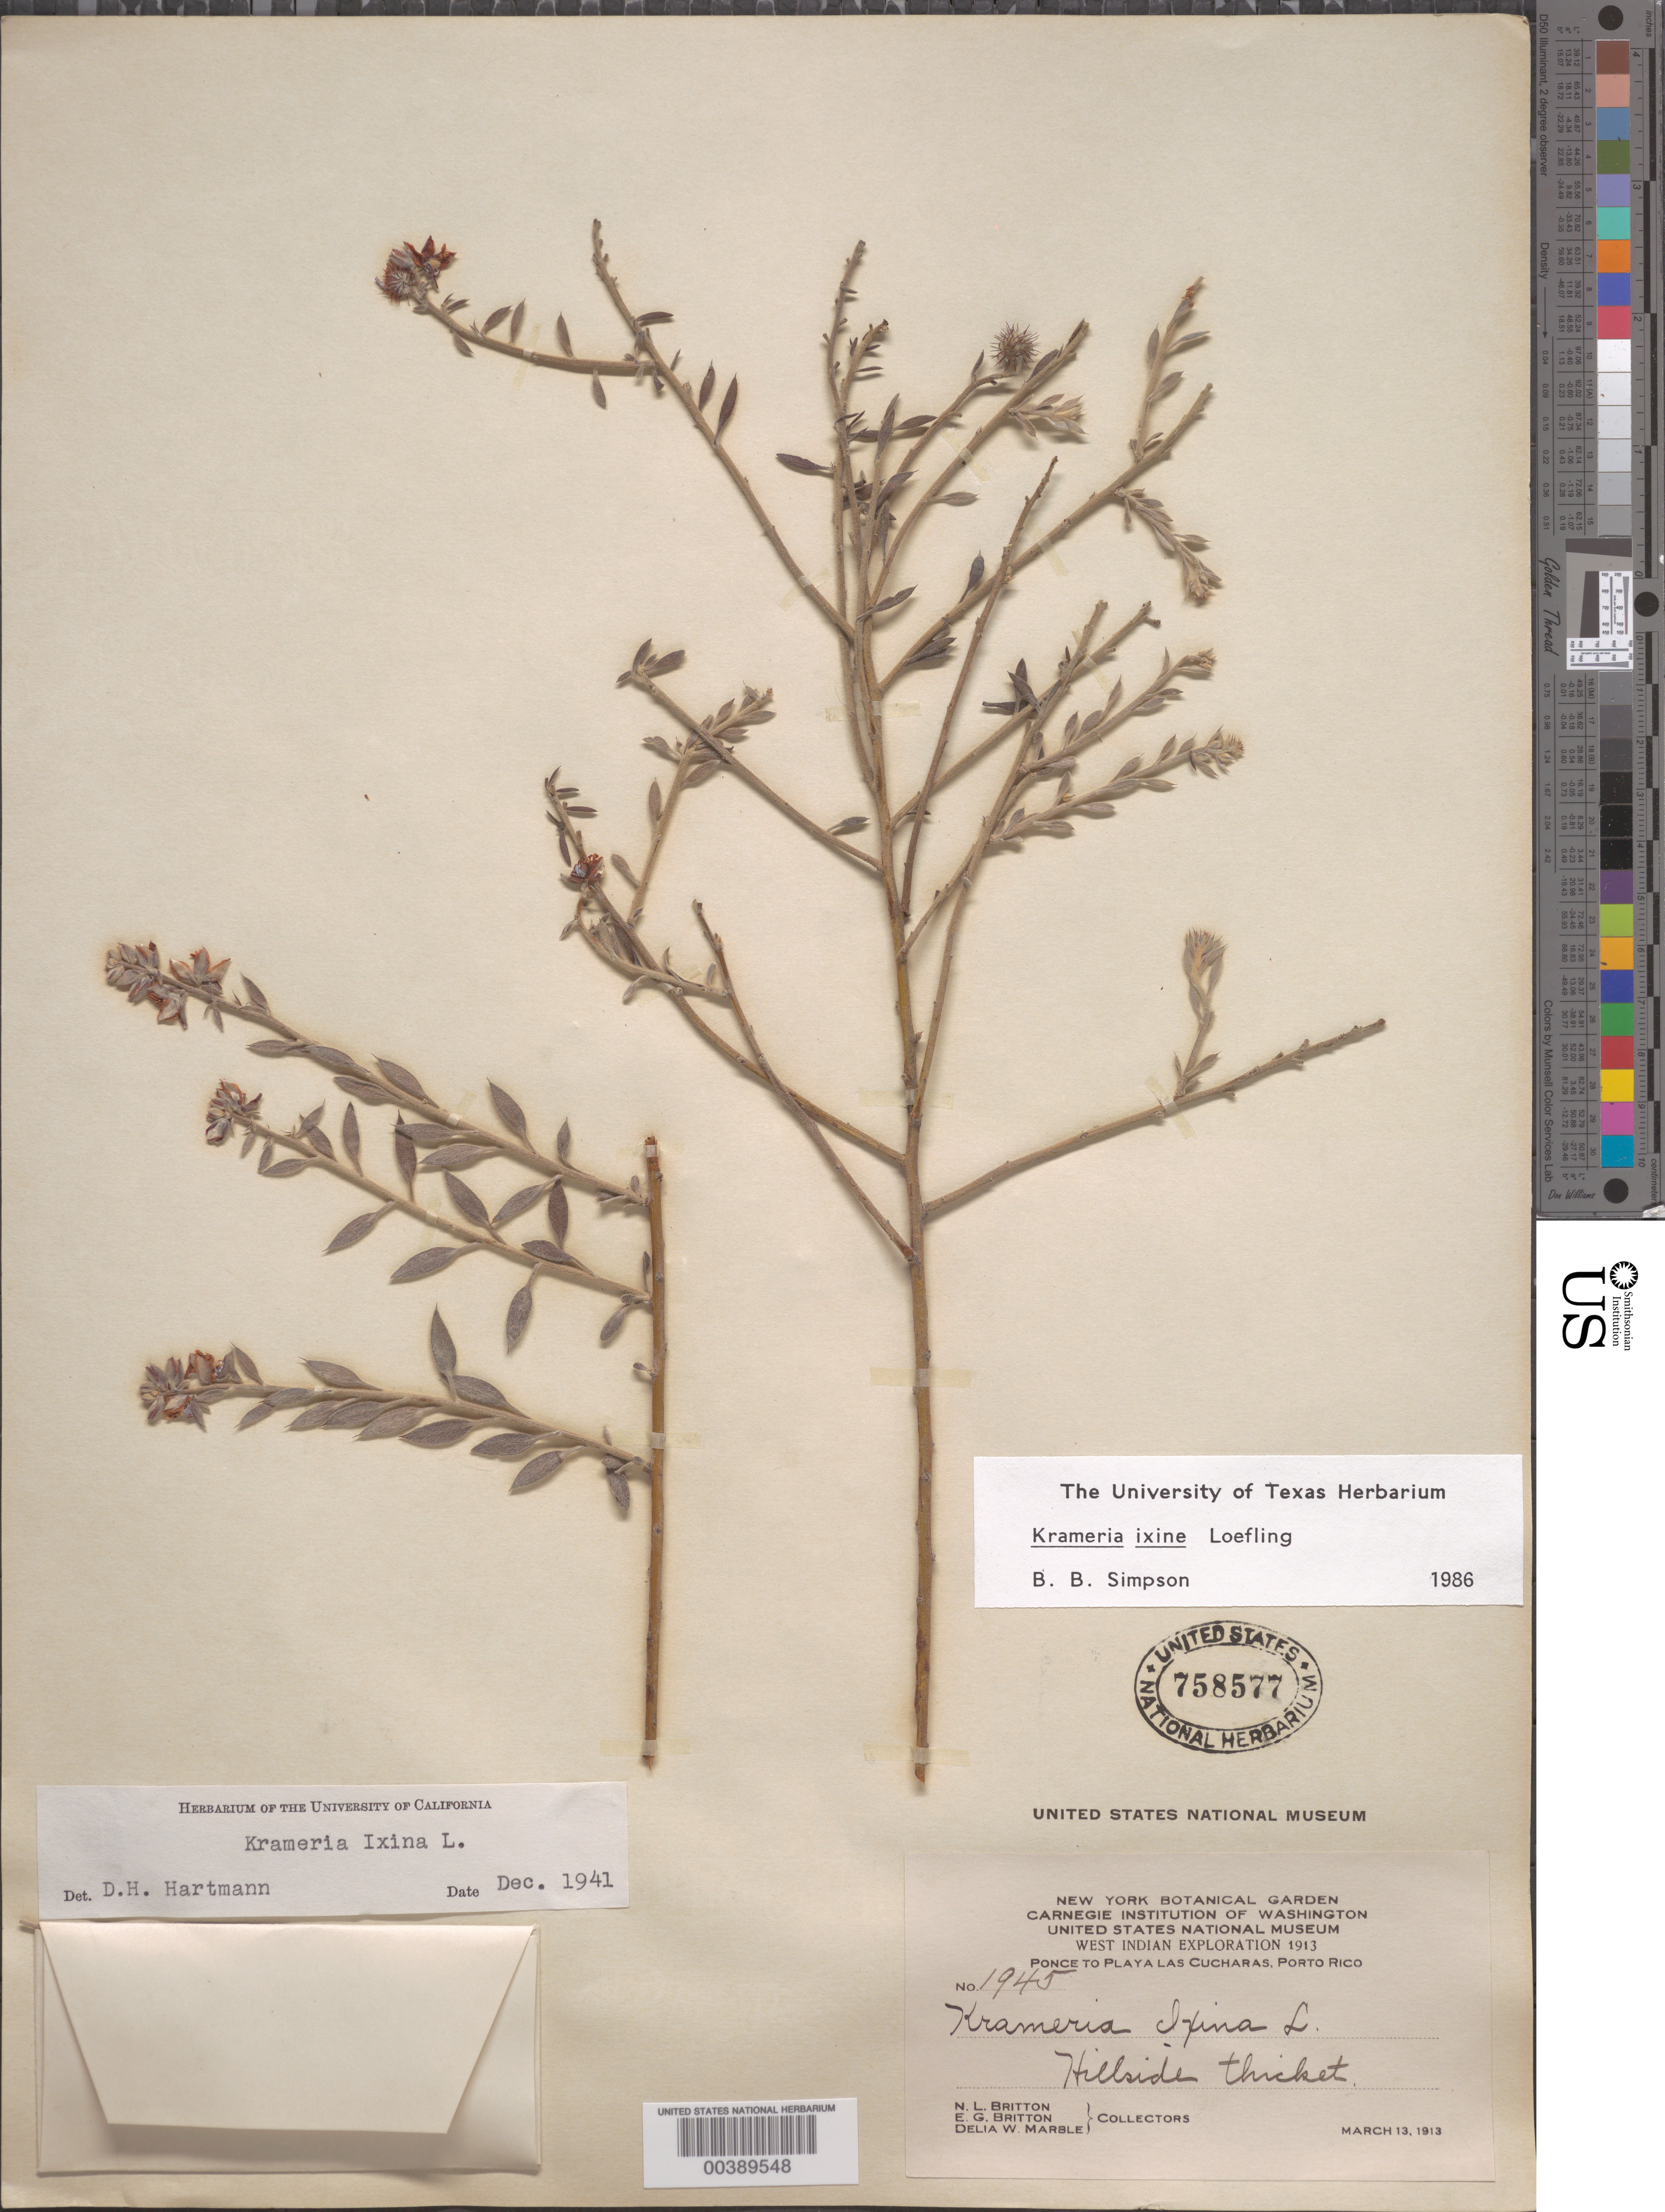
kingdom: Plantae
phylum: Tracheophyta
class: Magnoliopsida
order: Zygophyllales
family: Krameriaceae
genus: Krameria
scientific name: Krameria ixine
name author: L.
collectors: N. Britton, E. G. Britton & D. W. Marble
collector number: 1945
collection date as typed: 13 Mar 1913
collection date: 1913-03-13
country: Puerto Rico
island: Greater Antilles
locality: Ponce to playa las cucharas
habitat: Hillside thicket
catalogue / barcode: US 758577